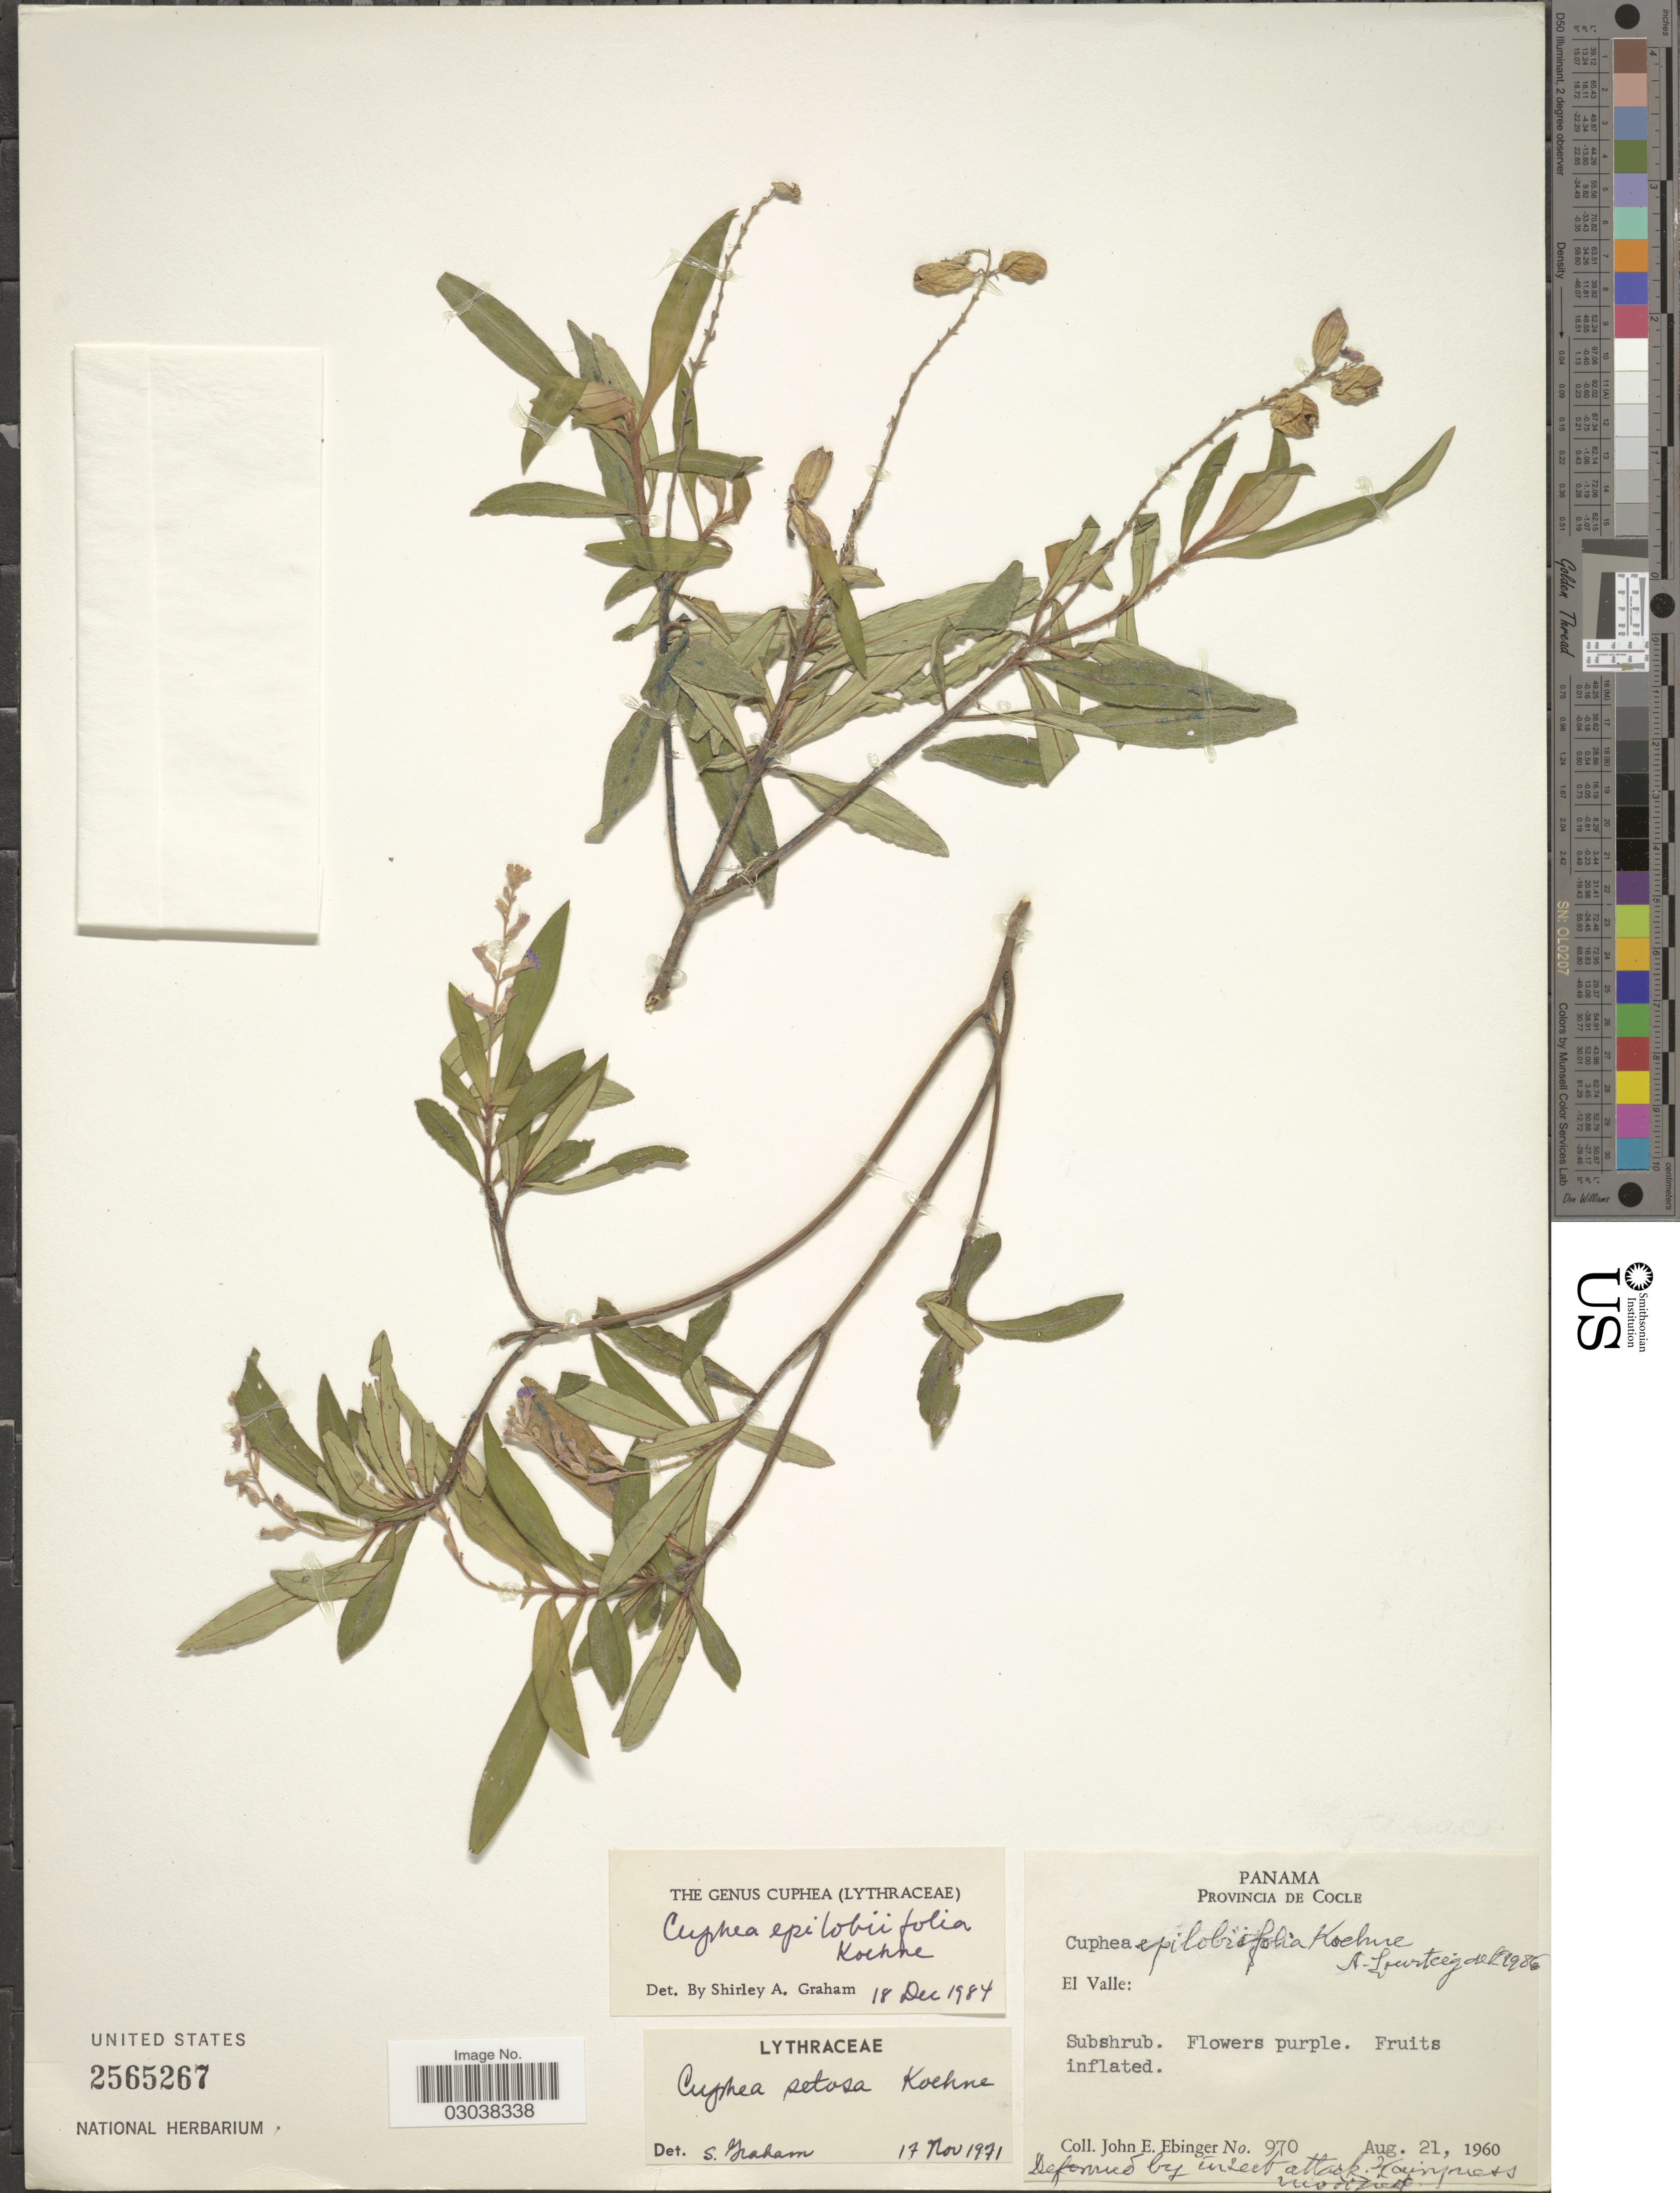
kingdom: Plantae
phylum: Tracheophyta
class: Magnoliopsida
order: Myrtales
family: Lythraceae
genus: Cuphea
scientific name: Cuphea epilobiifolia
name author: Koehne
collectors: J. Ebinger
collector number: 970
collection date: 1960-08-21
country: Panama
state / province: Coclé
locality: El Valle.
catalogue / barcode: US 2565267